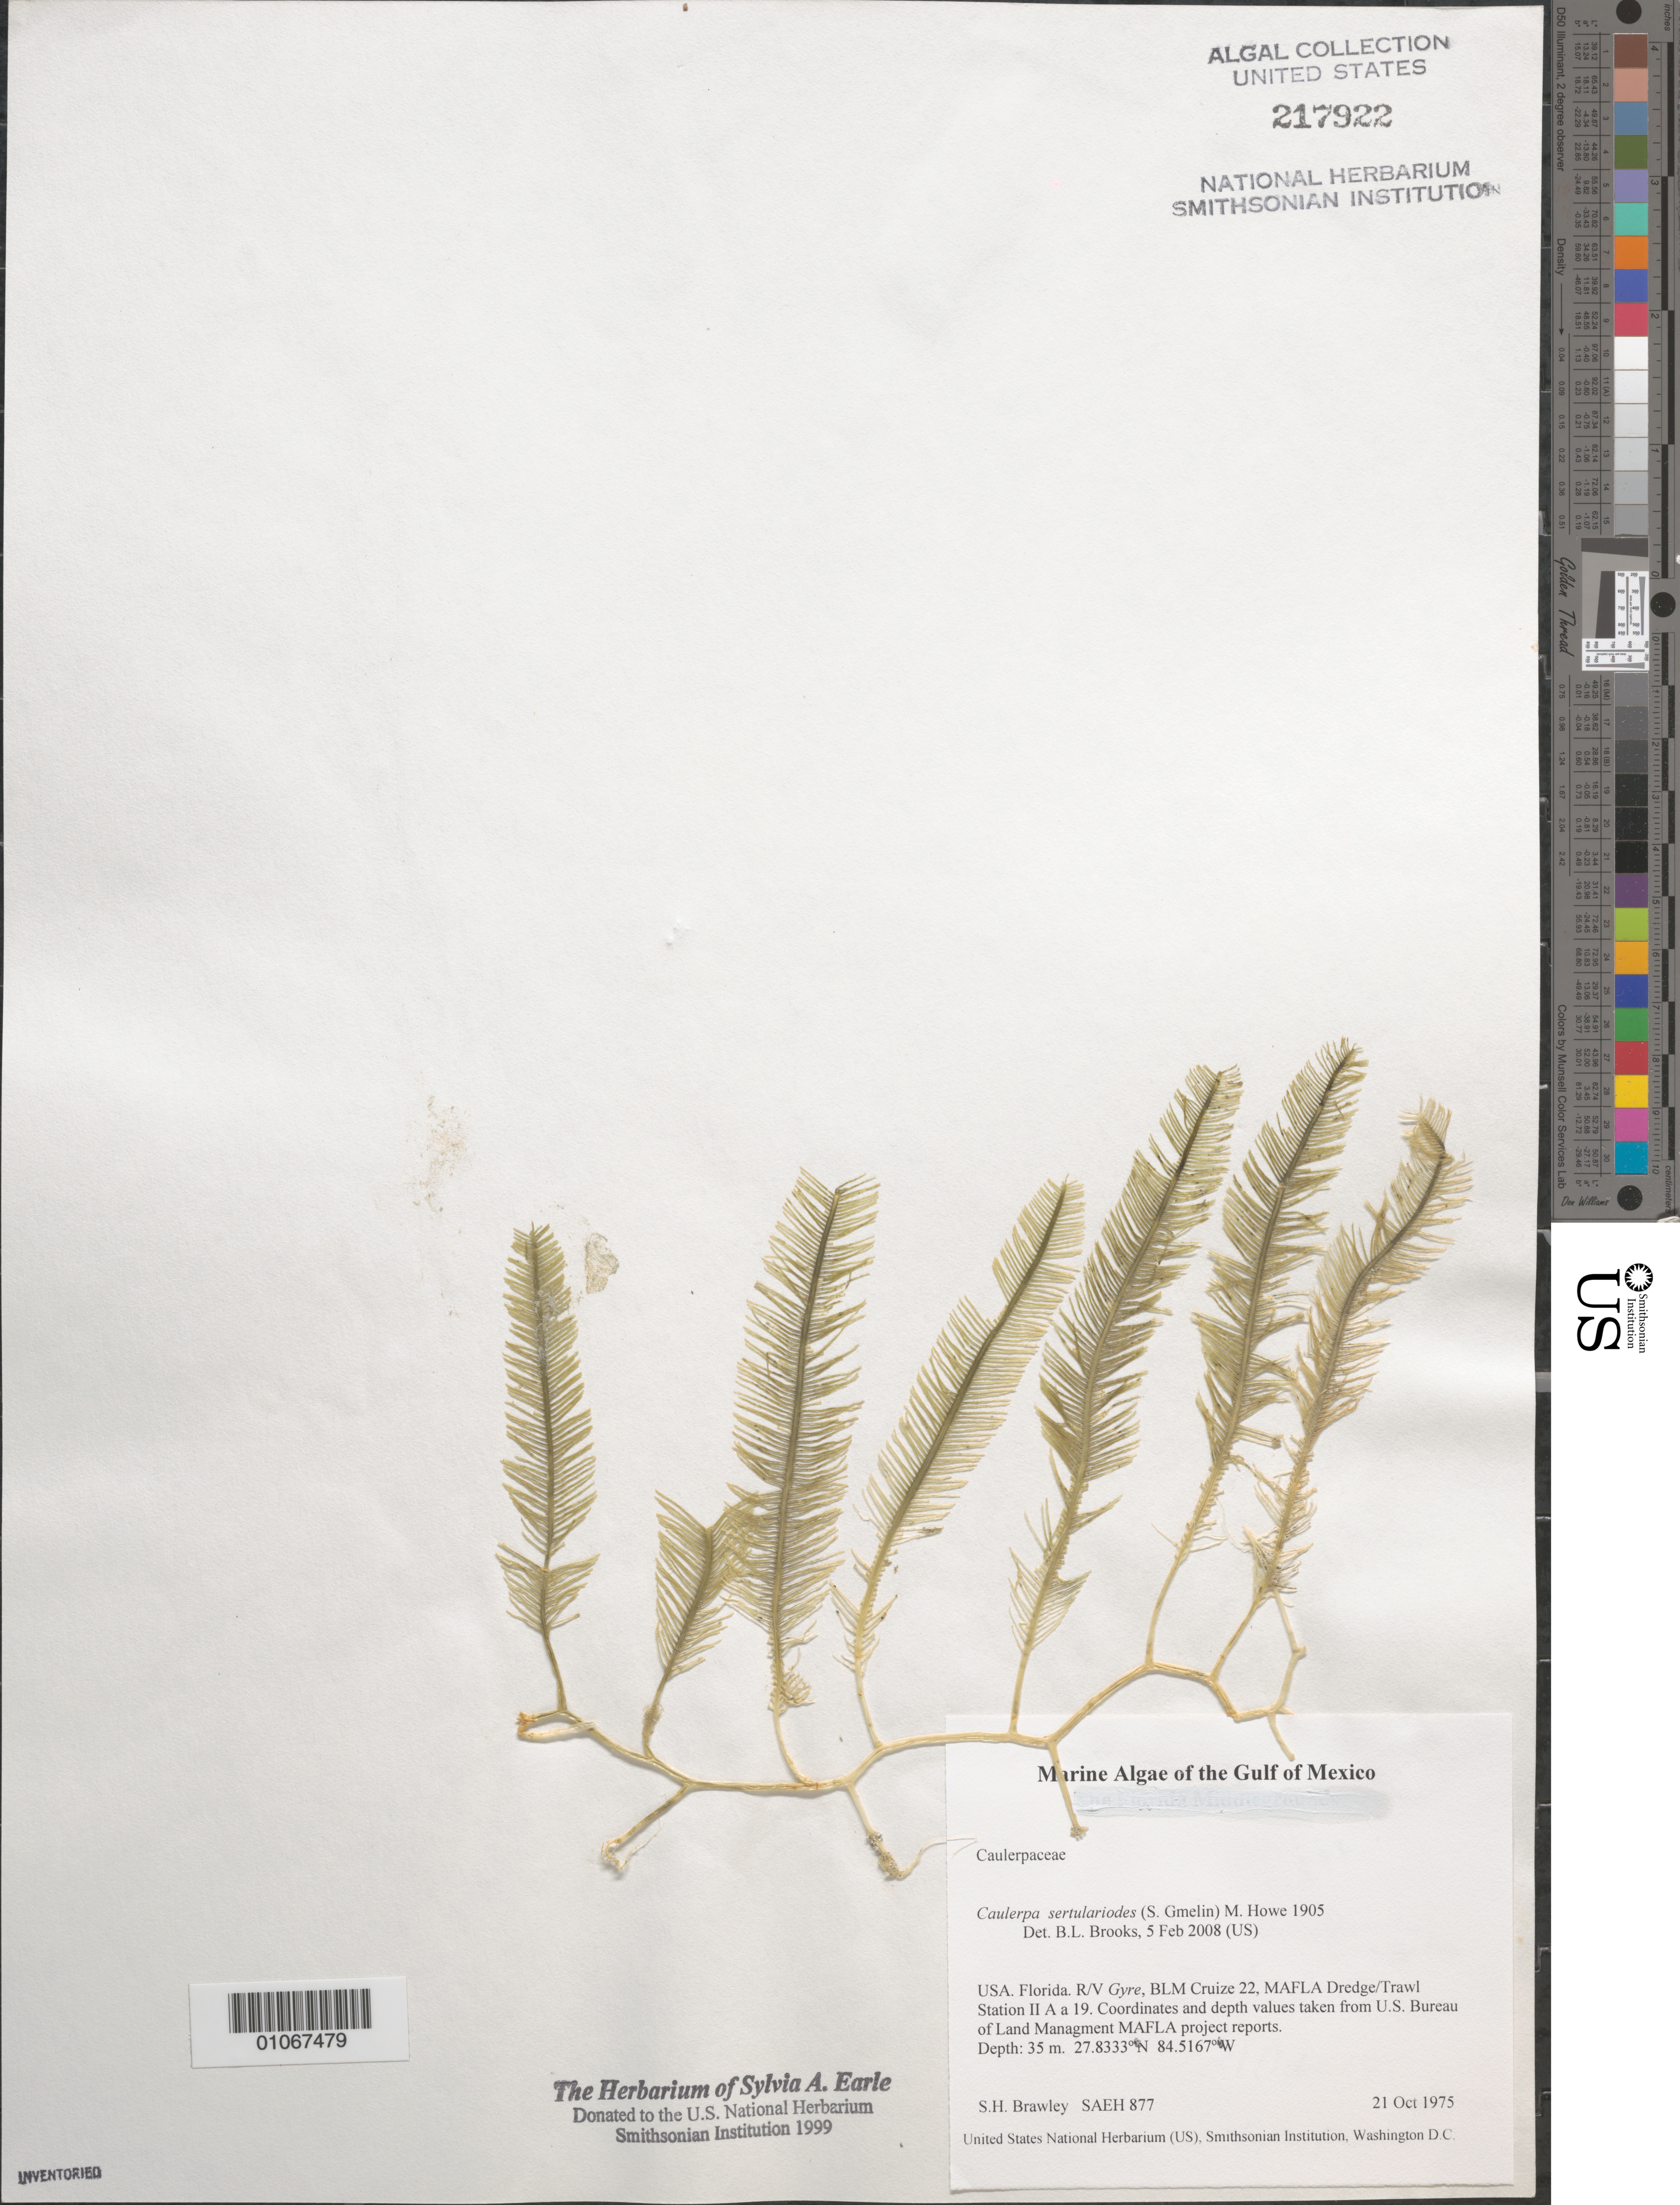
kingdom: Plantae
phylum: Chlorophyta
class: Ulvophyceae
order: Bryopsidales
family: Caulerpaceae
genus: Caulerpa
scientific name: Caulerpa sertularioides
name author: (S.G. Gmel.) M. Howe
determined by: Brooks, B. L., (BOT), Smithsonian Institution - National Museum of Natural History (UNITED STATES)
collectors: S. Brawley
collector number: SAEH 877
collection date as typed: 21 Oct 1975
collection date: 1975-10-21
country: United States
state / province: Florida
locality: Gulf of Mexico, Florida Middle Grounds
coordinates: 27.8333 N, 84.5167 W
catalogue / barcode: US 217922